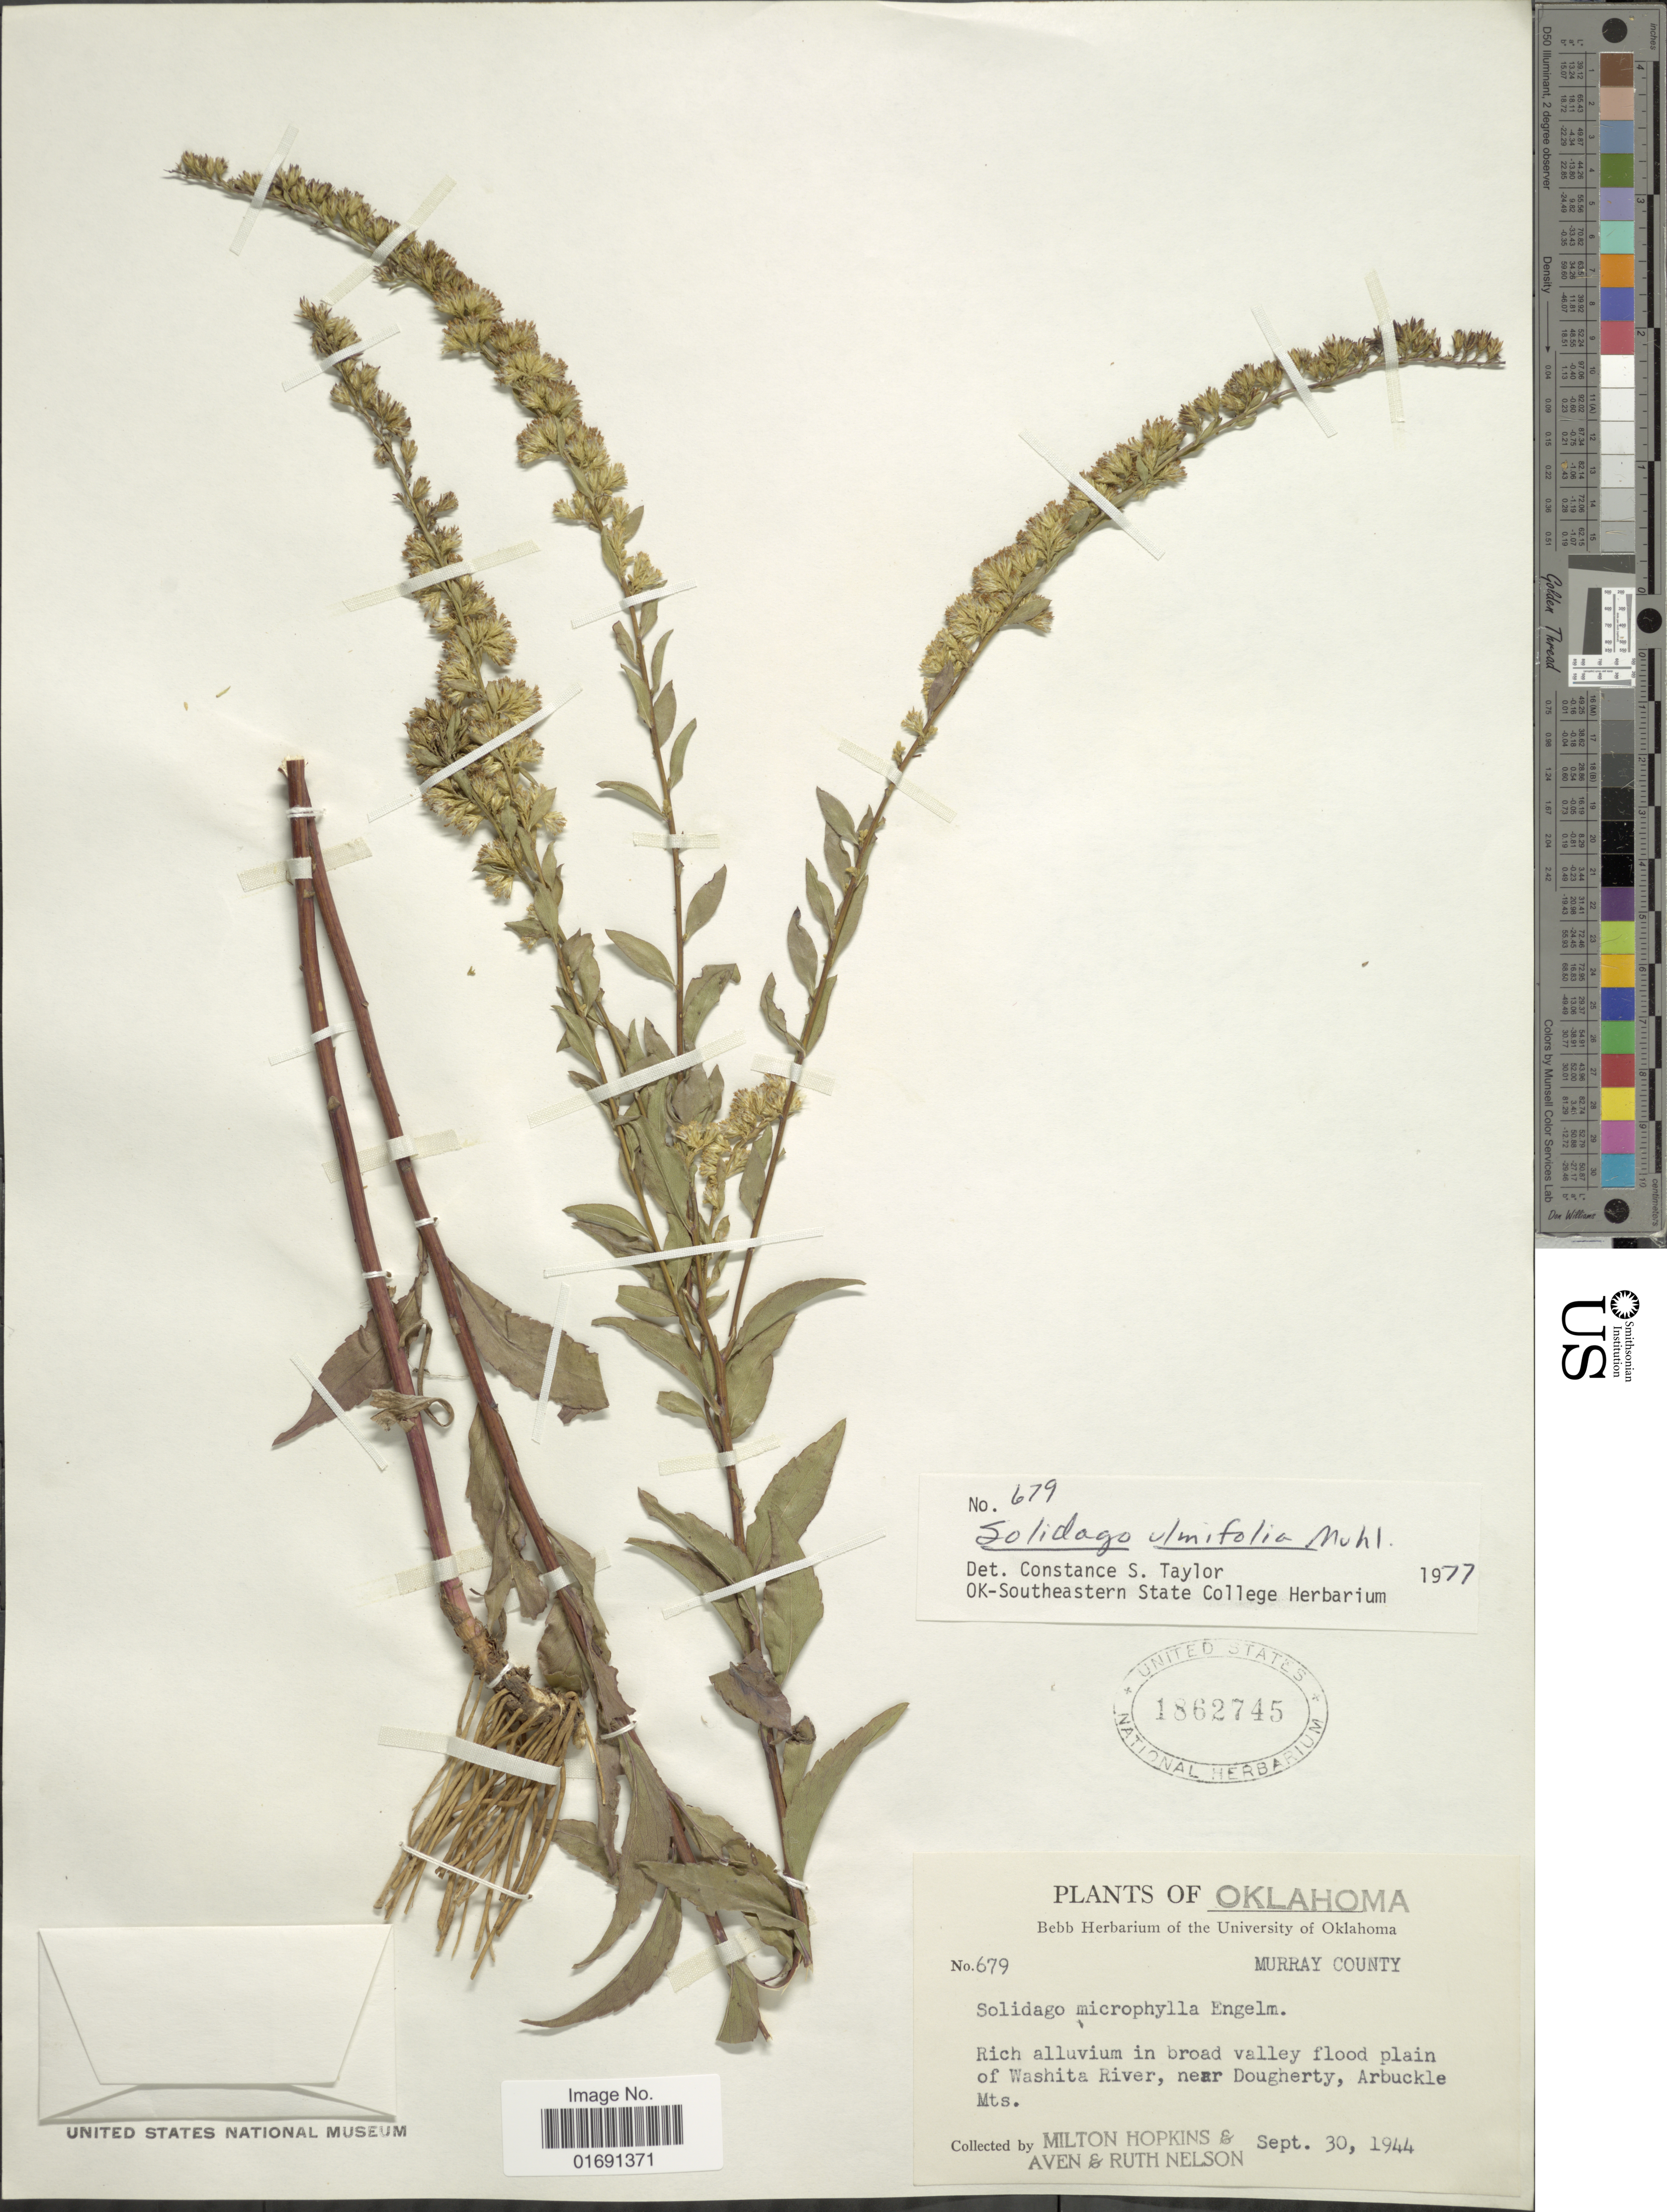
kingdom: Plantae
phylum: Tracheophyta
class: Magnoliopsida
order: Asterales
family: Asteraceae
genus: Solidago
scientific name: Solidago ulmifolia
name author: Muhl. ex Willd.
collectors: M. Hopkins, A. Nelson & R. A. Nelson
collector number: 679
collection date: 1944-09-30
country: United States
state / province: Oklahoma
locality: Murray County, valley flood plain of Washita River, near Dougherty, Arbuckle Mts.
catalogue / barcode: US 1862745